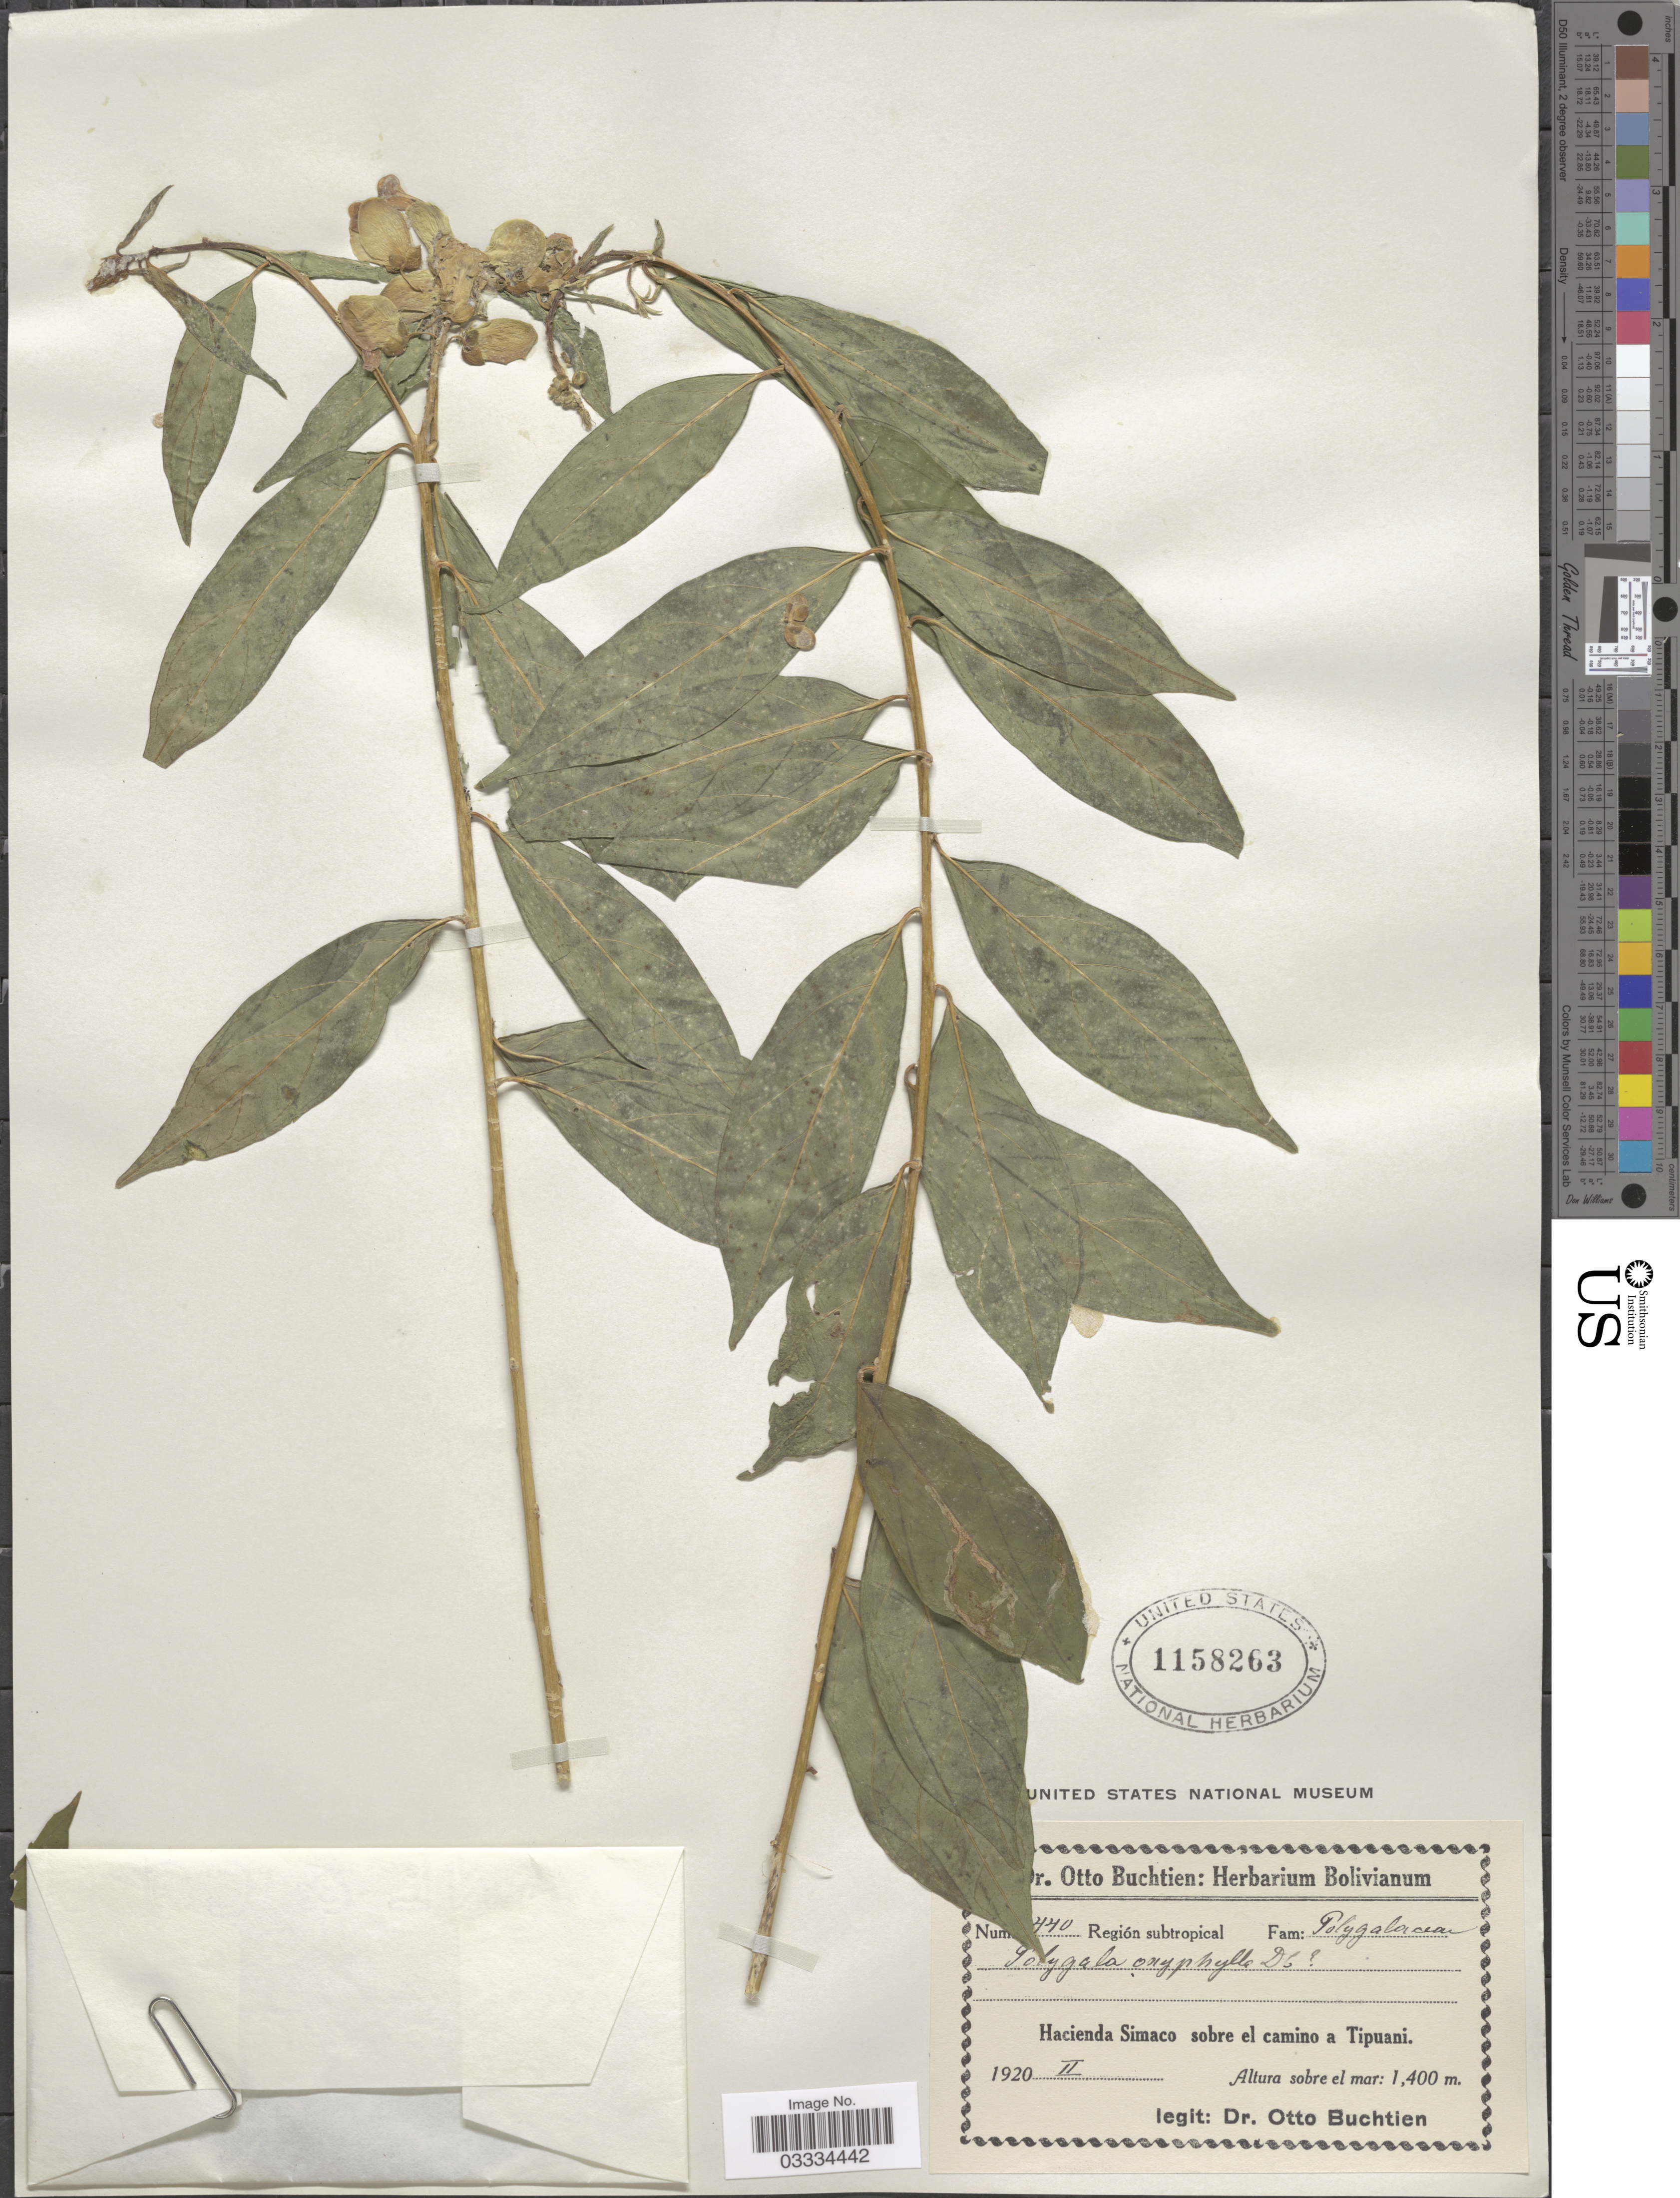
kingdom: Plantae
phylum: Tracheophyta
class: Magnoliopsida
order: Fabales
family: Polygalaceae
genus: Polygala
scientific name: Polygala sp.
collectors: O. Buchtien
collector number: !440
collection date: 1920-02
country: Bolivia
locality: Región subtropical. Hacienda Simaco sobre el camino a Tipuani.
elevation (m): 1400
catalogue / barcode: US 1158263